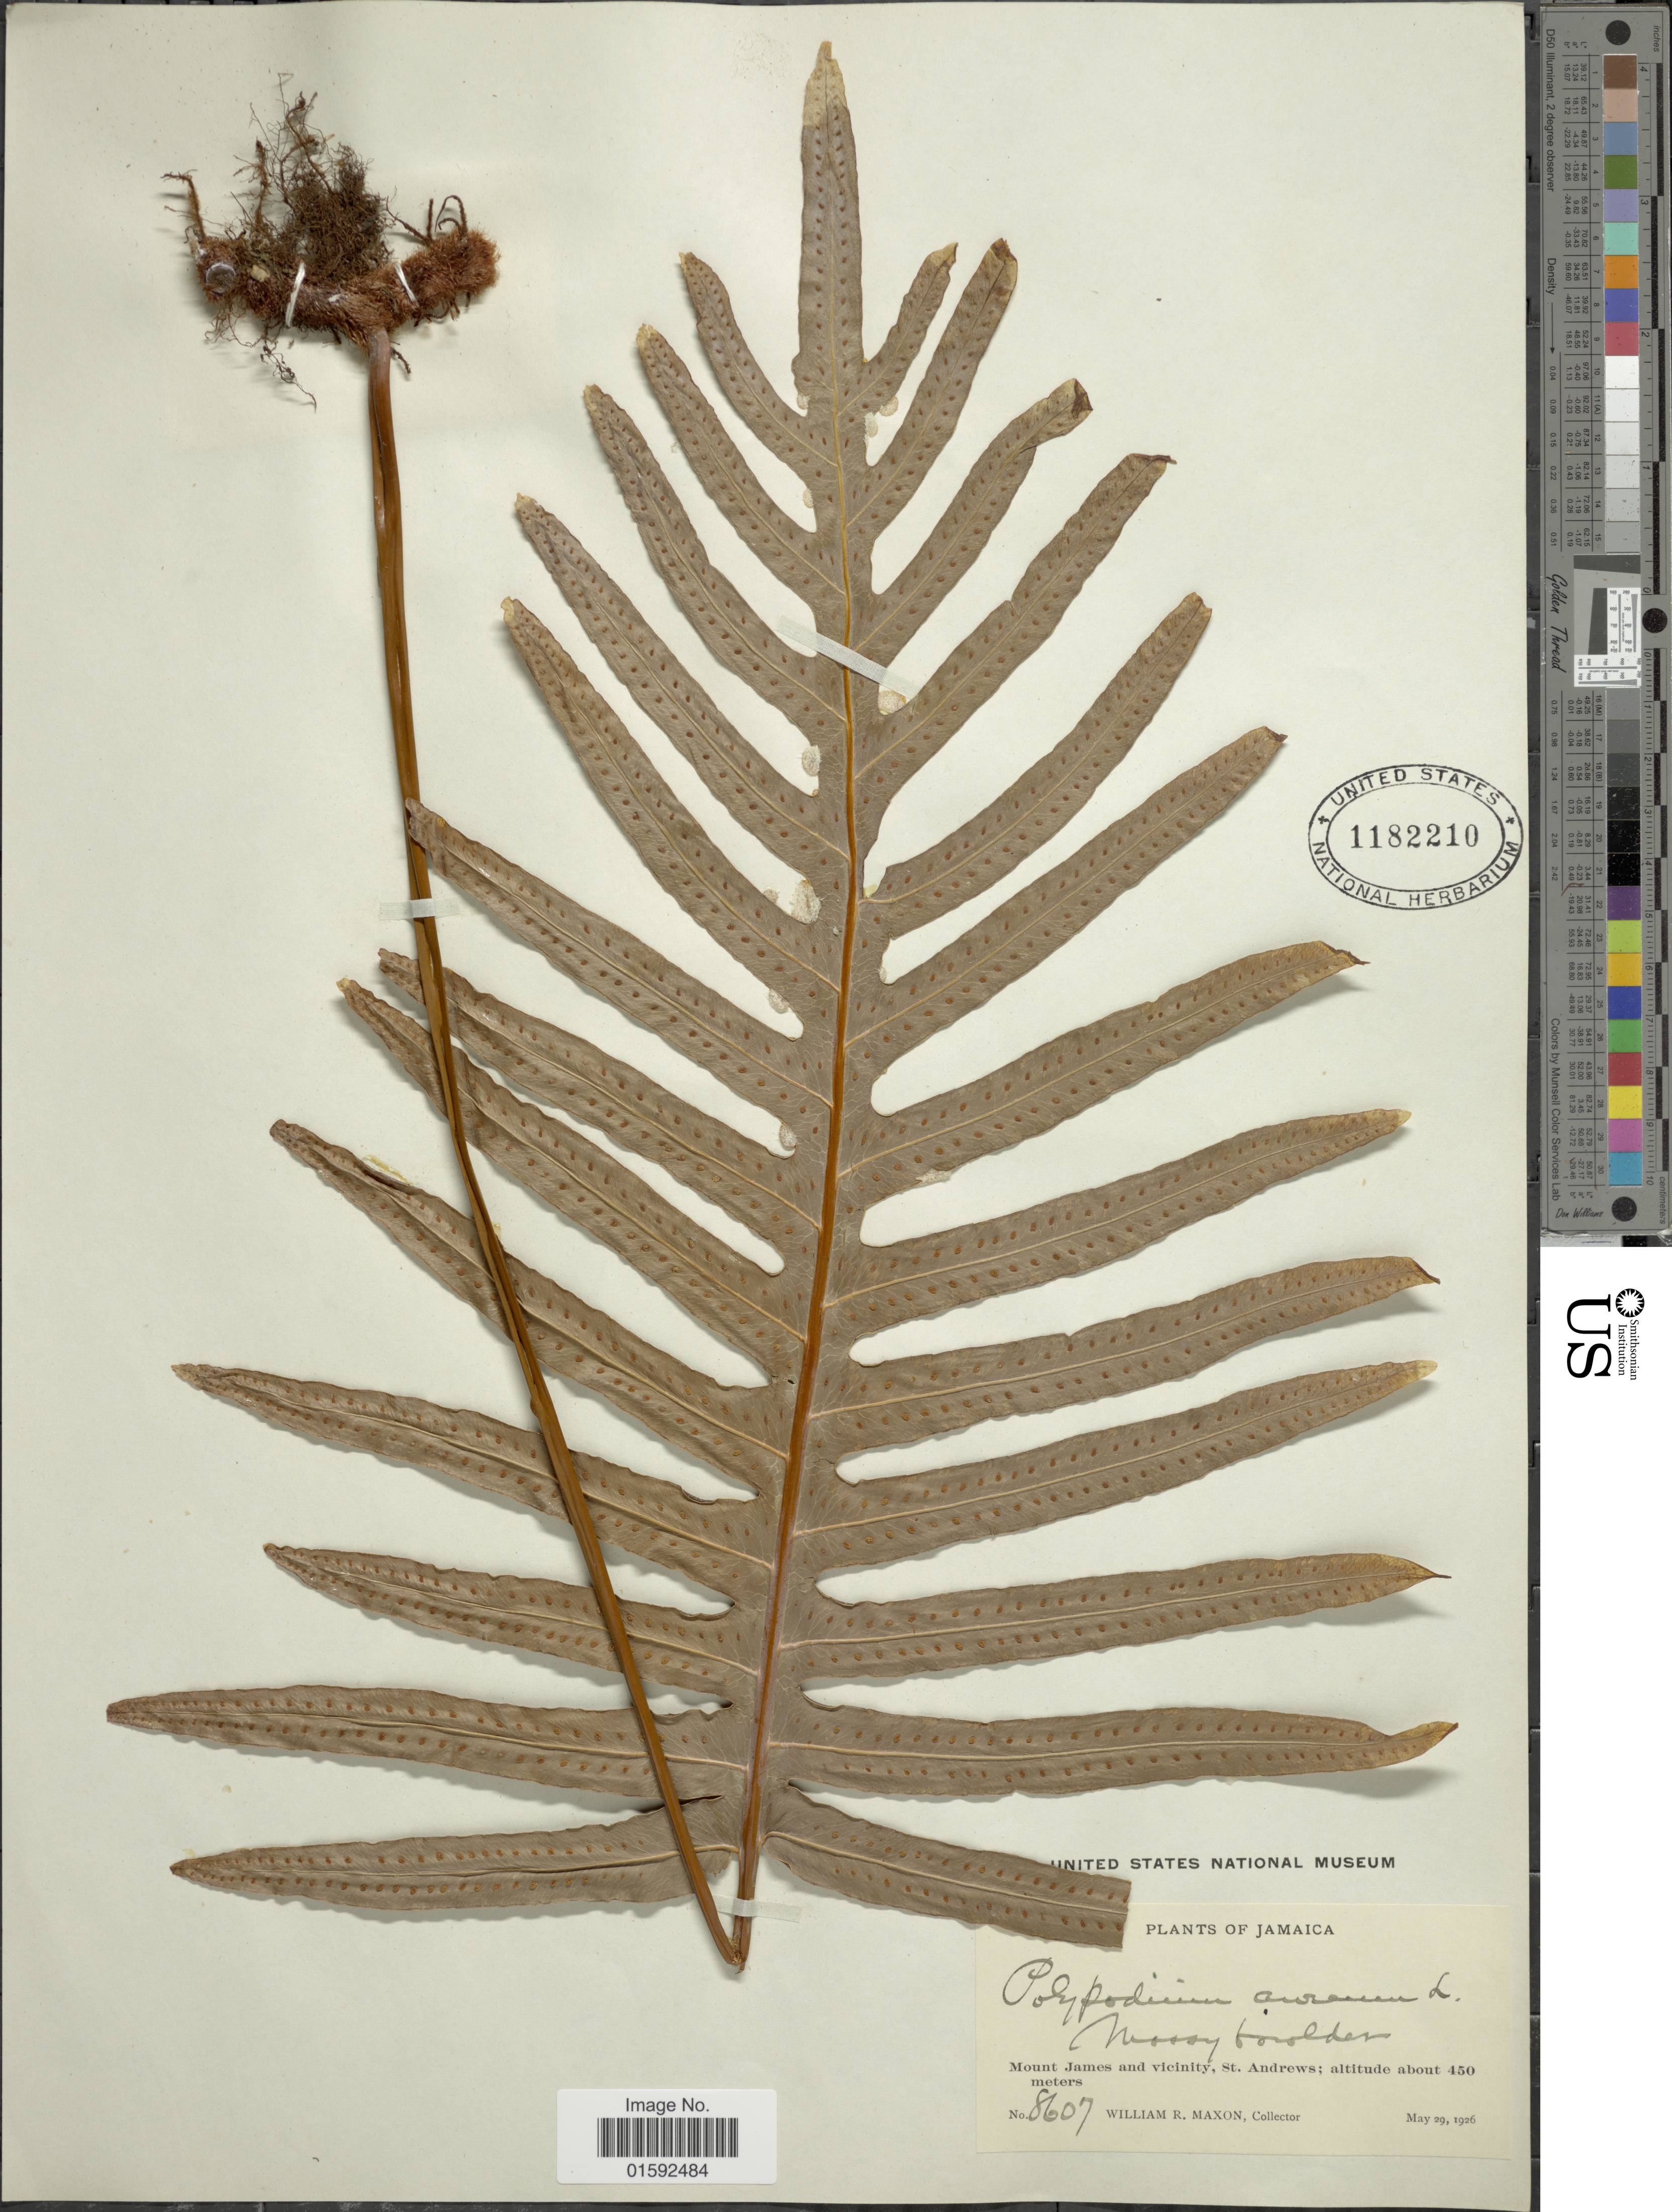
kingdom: Plantae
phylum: Tracheophyta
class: Polypodiopsida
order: Polypodiales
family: Polypodiaceae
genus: Phlebodium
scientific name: Phlebodium pseudoaureum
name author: (Cav.) Lellinger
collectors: W. R. Maxon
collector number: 8607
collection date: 1926-05-29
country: Jamaica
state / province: Saint Andrew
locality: Jamaica, Mount James and vicinity, St. Andrews.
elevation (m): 450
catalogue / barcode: US 1182210